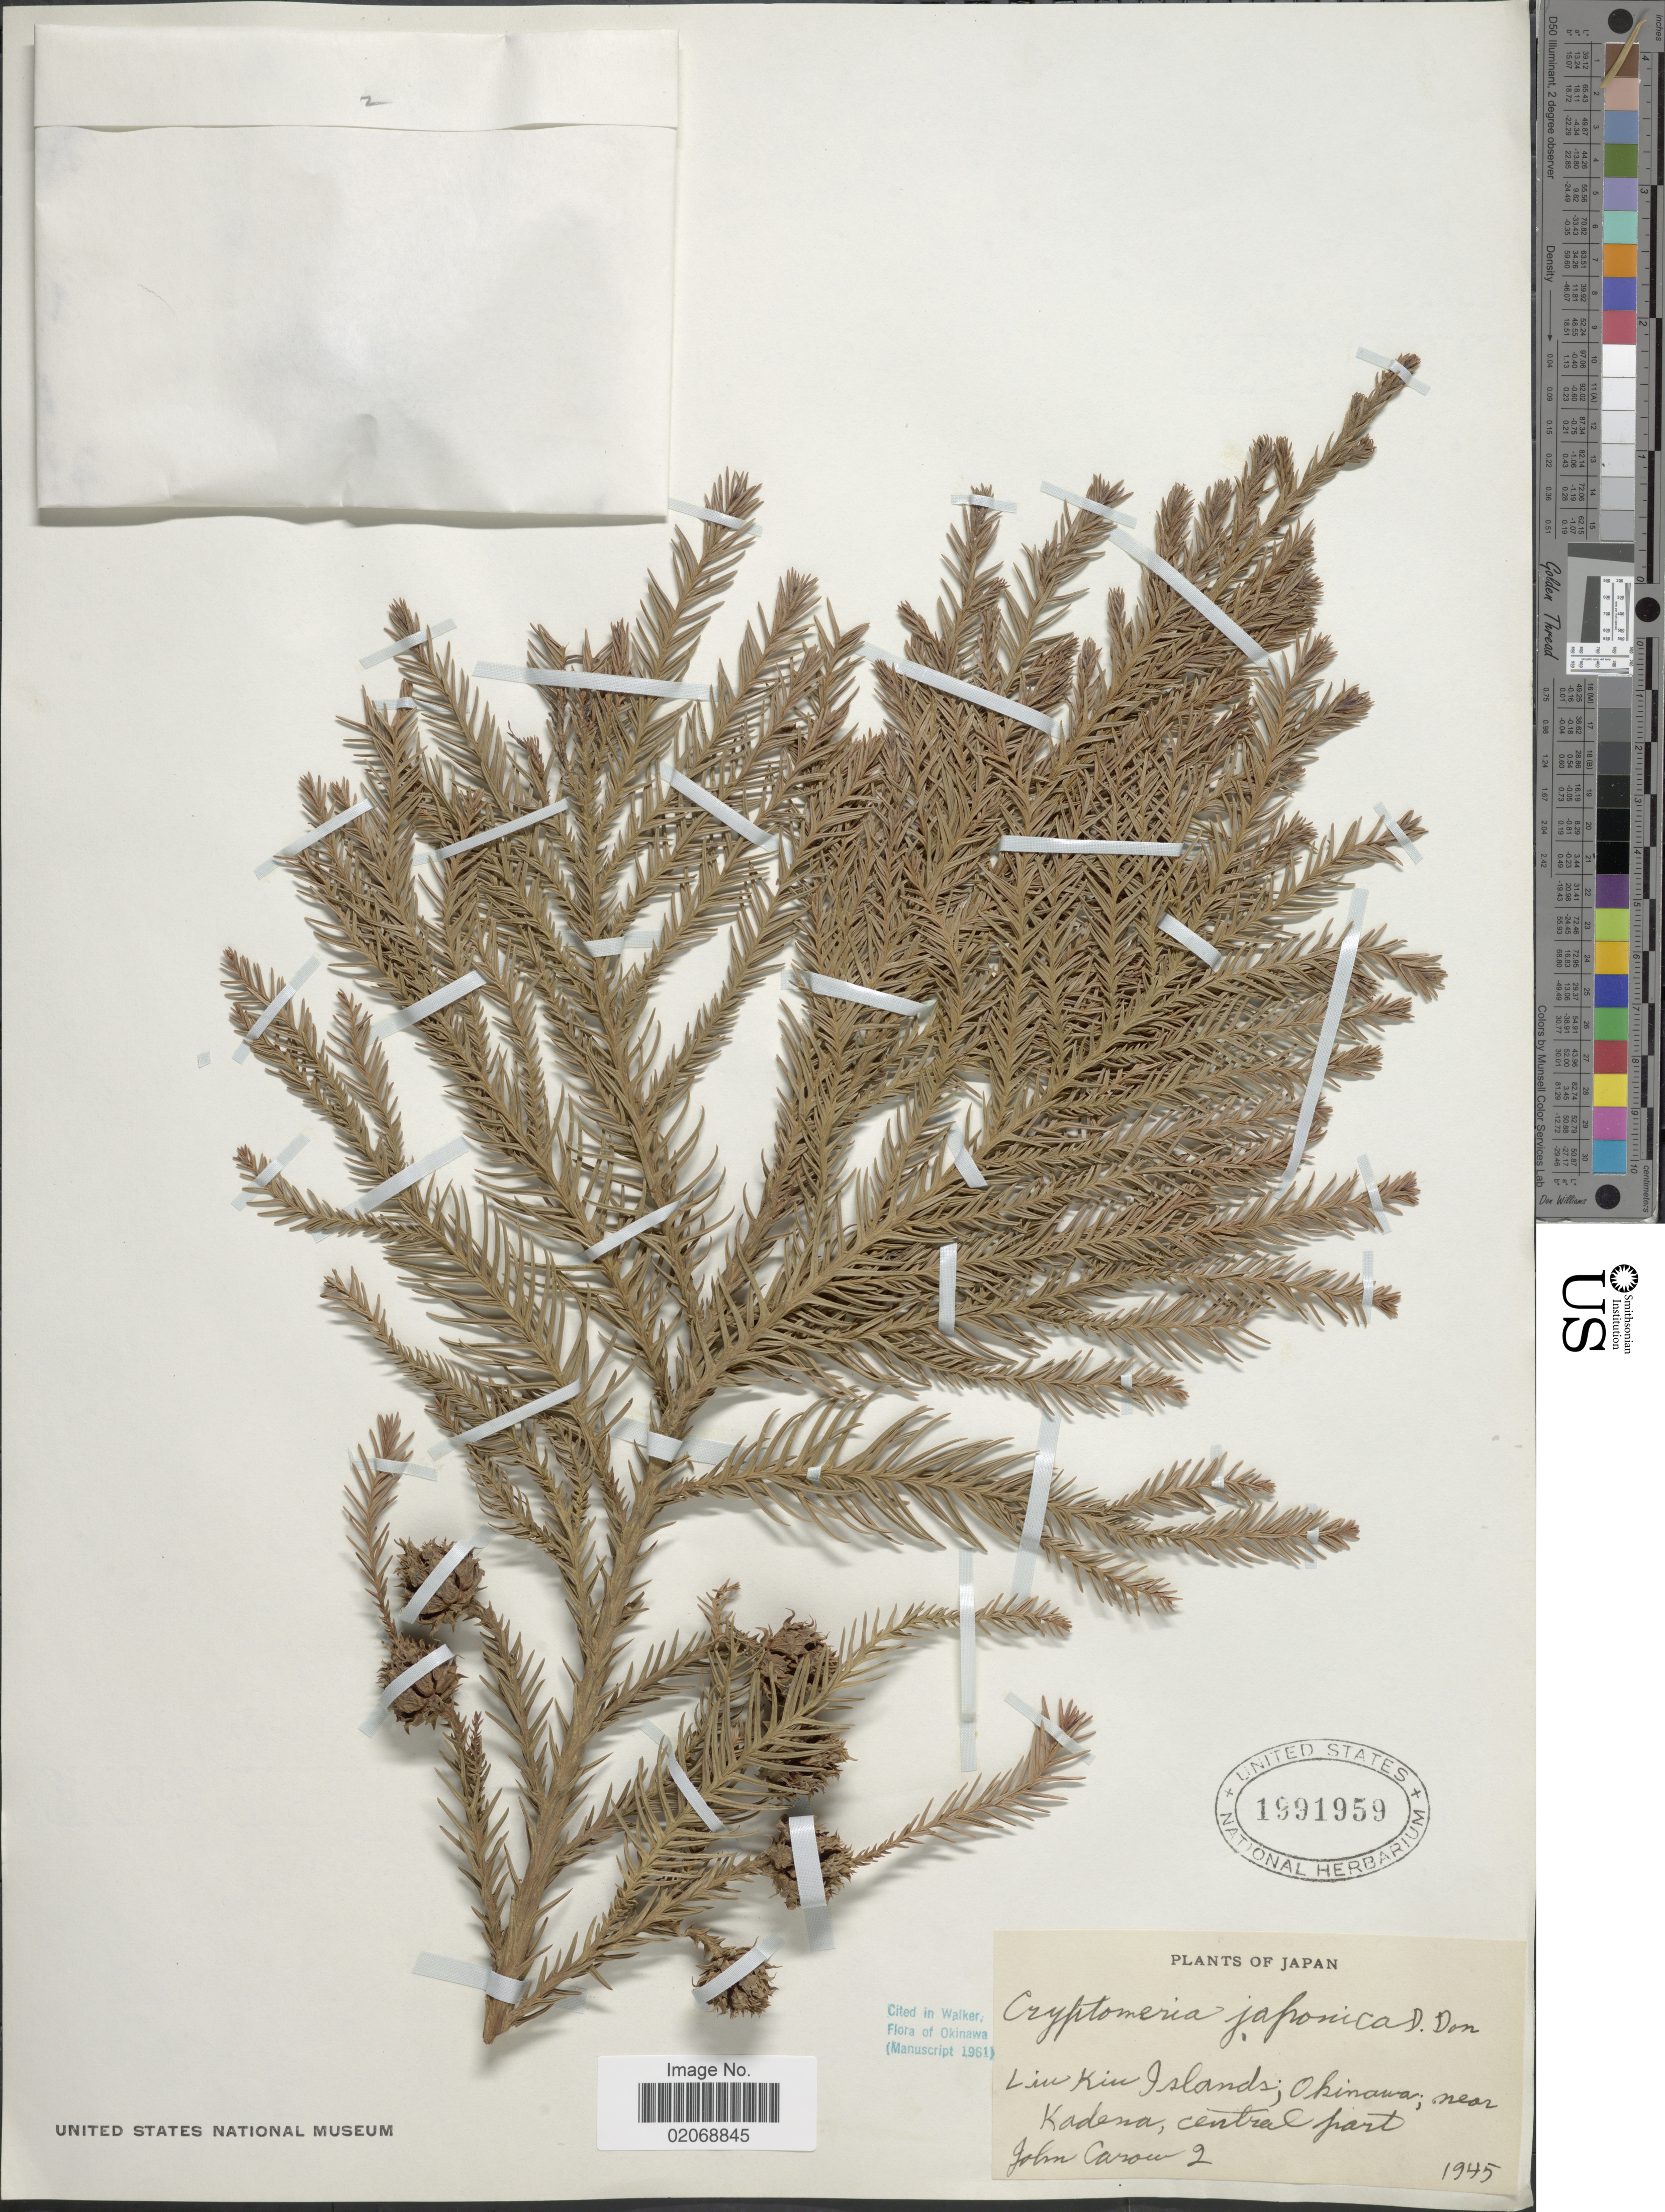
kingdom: Plantae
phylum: Tracheophyta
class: Pinopsida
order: Pinales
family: Cupressaceae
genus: Cryptomeria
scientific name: Cryptomeria japonica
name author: (Thunb. ex L. f.) D. Don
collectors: J. Carow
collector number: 2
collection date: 1945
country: Japan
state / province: Okinawa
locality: Liu Kiu Islands; Okinawa; near Kadena, central point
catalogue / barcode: US 1991959